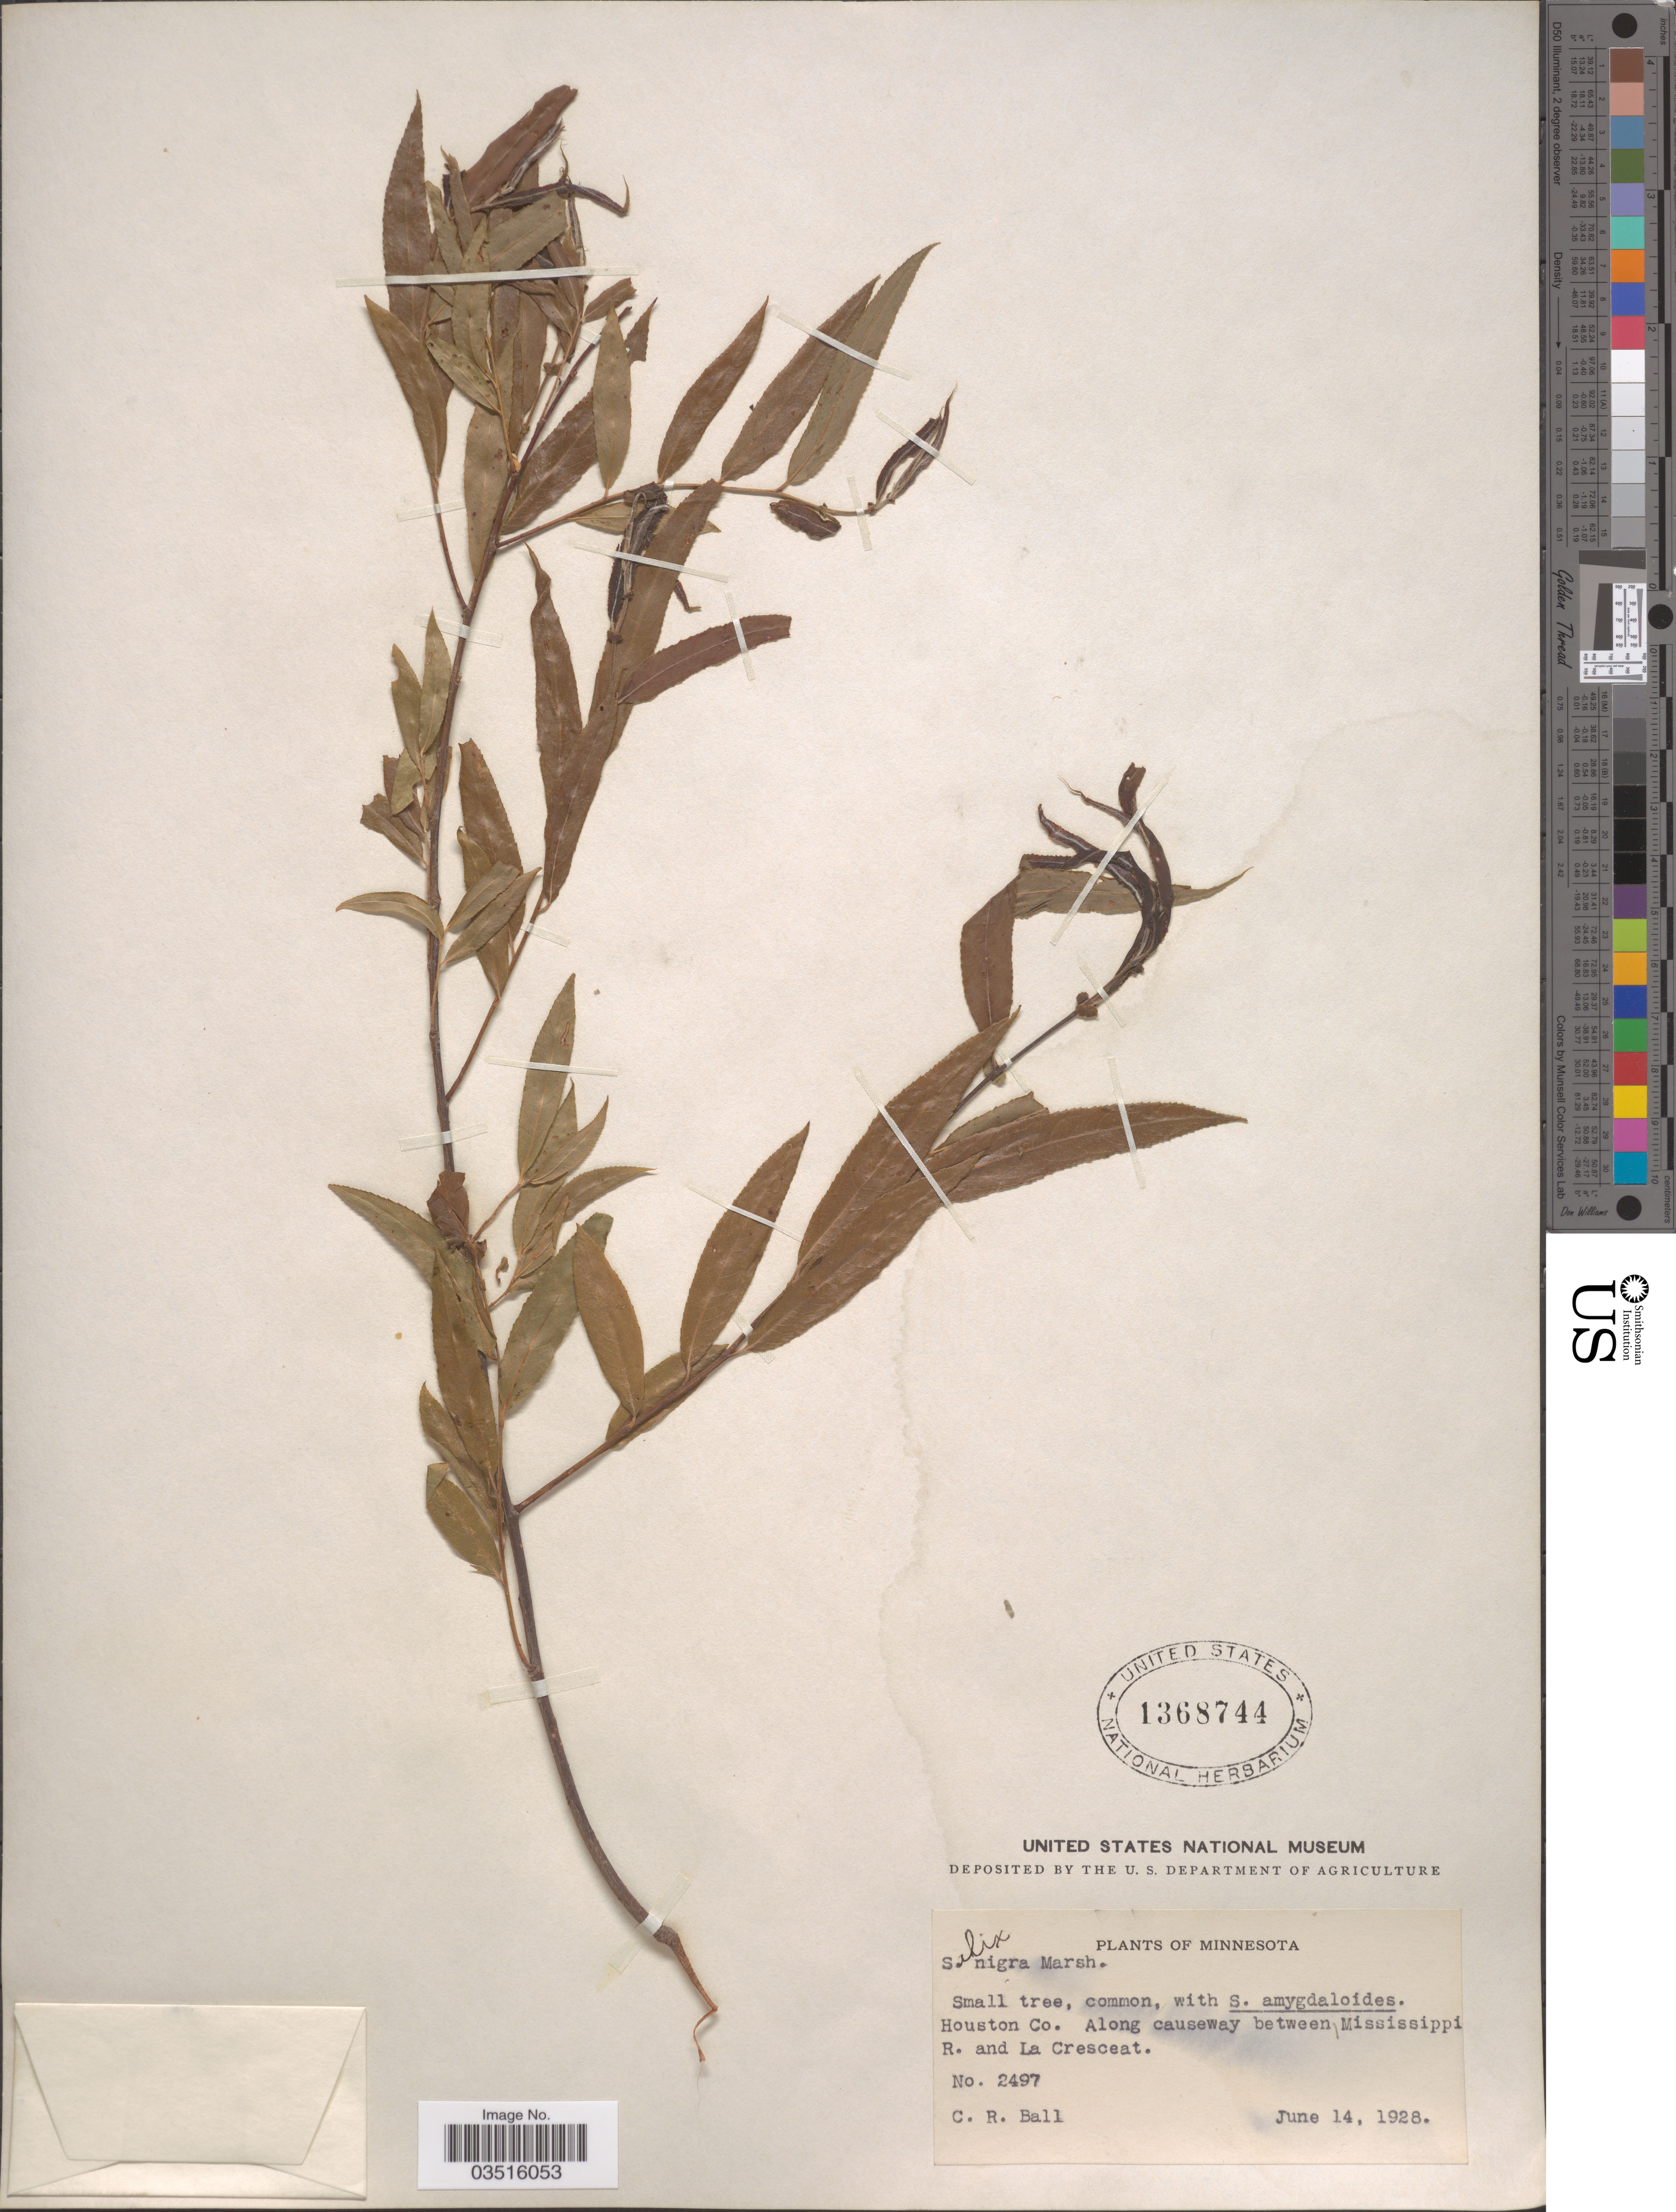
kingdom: Plantae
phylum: Tracheophyta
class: Magnoliopsida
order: Malpighiales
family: Salicaceae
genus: Salix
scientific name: Salix nigra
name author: Marshall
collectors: C. R. Ball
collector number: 2497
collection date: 1928-06-14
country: United States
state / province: Minnesota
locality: Houston Co. Along causeway between Mississippi R. and La Cresceat.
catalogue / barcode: US 1368744